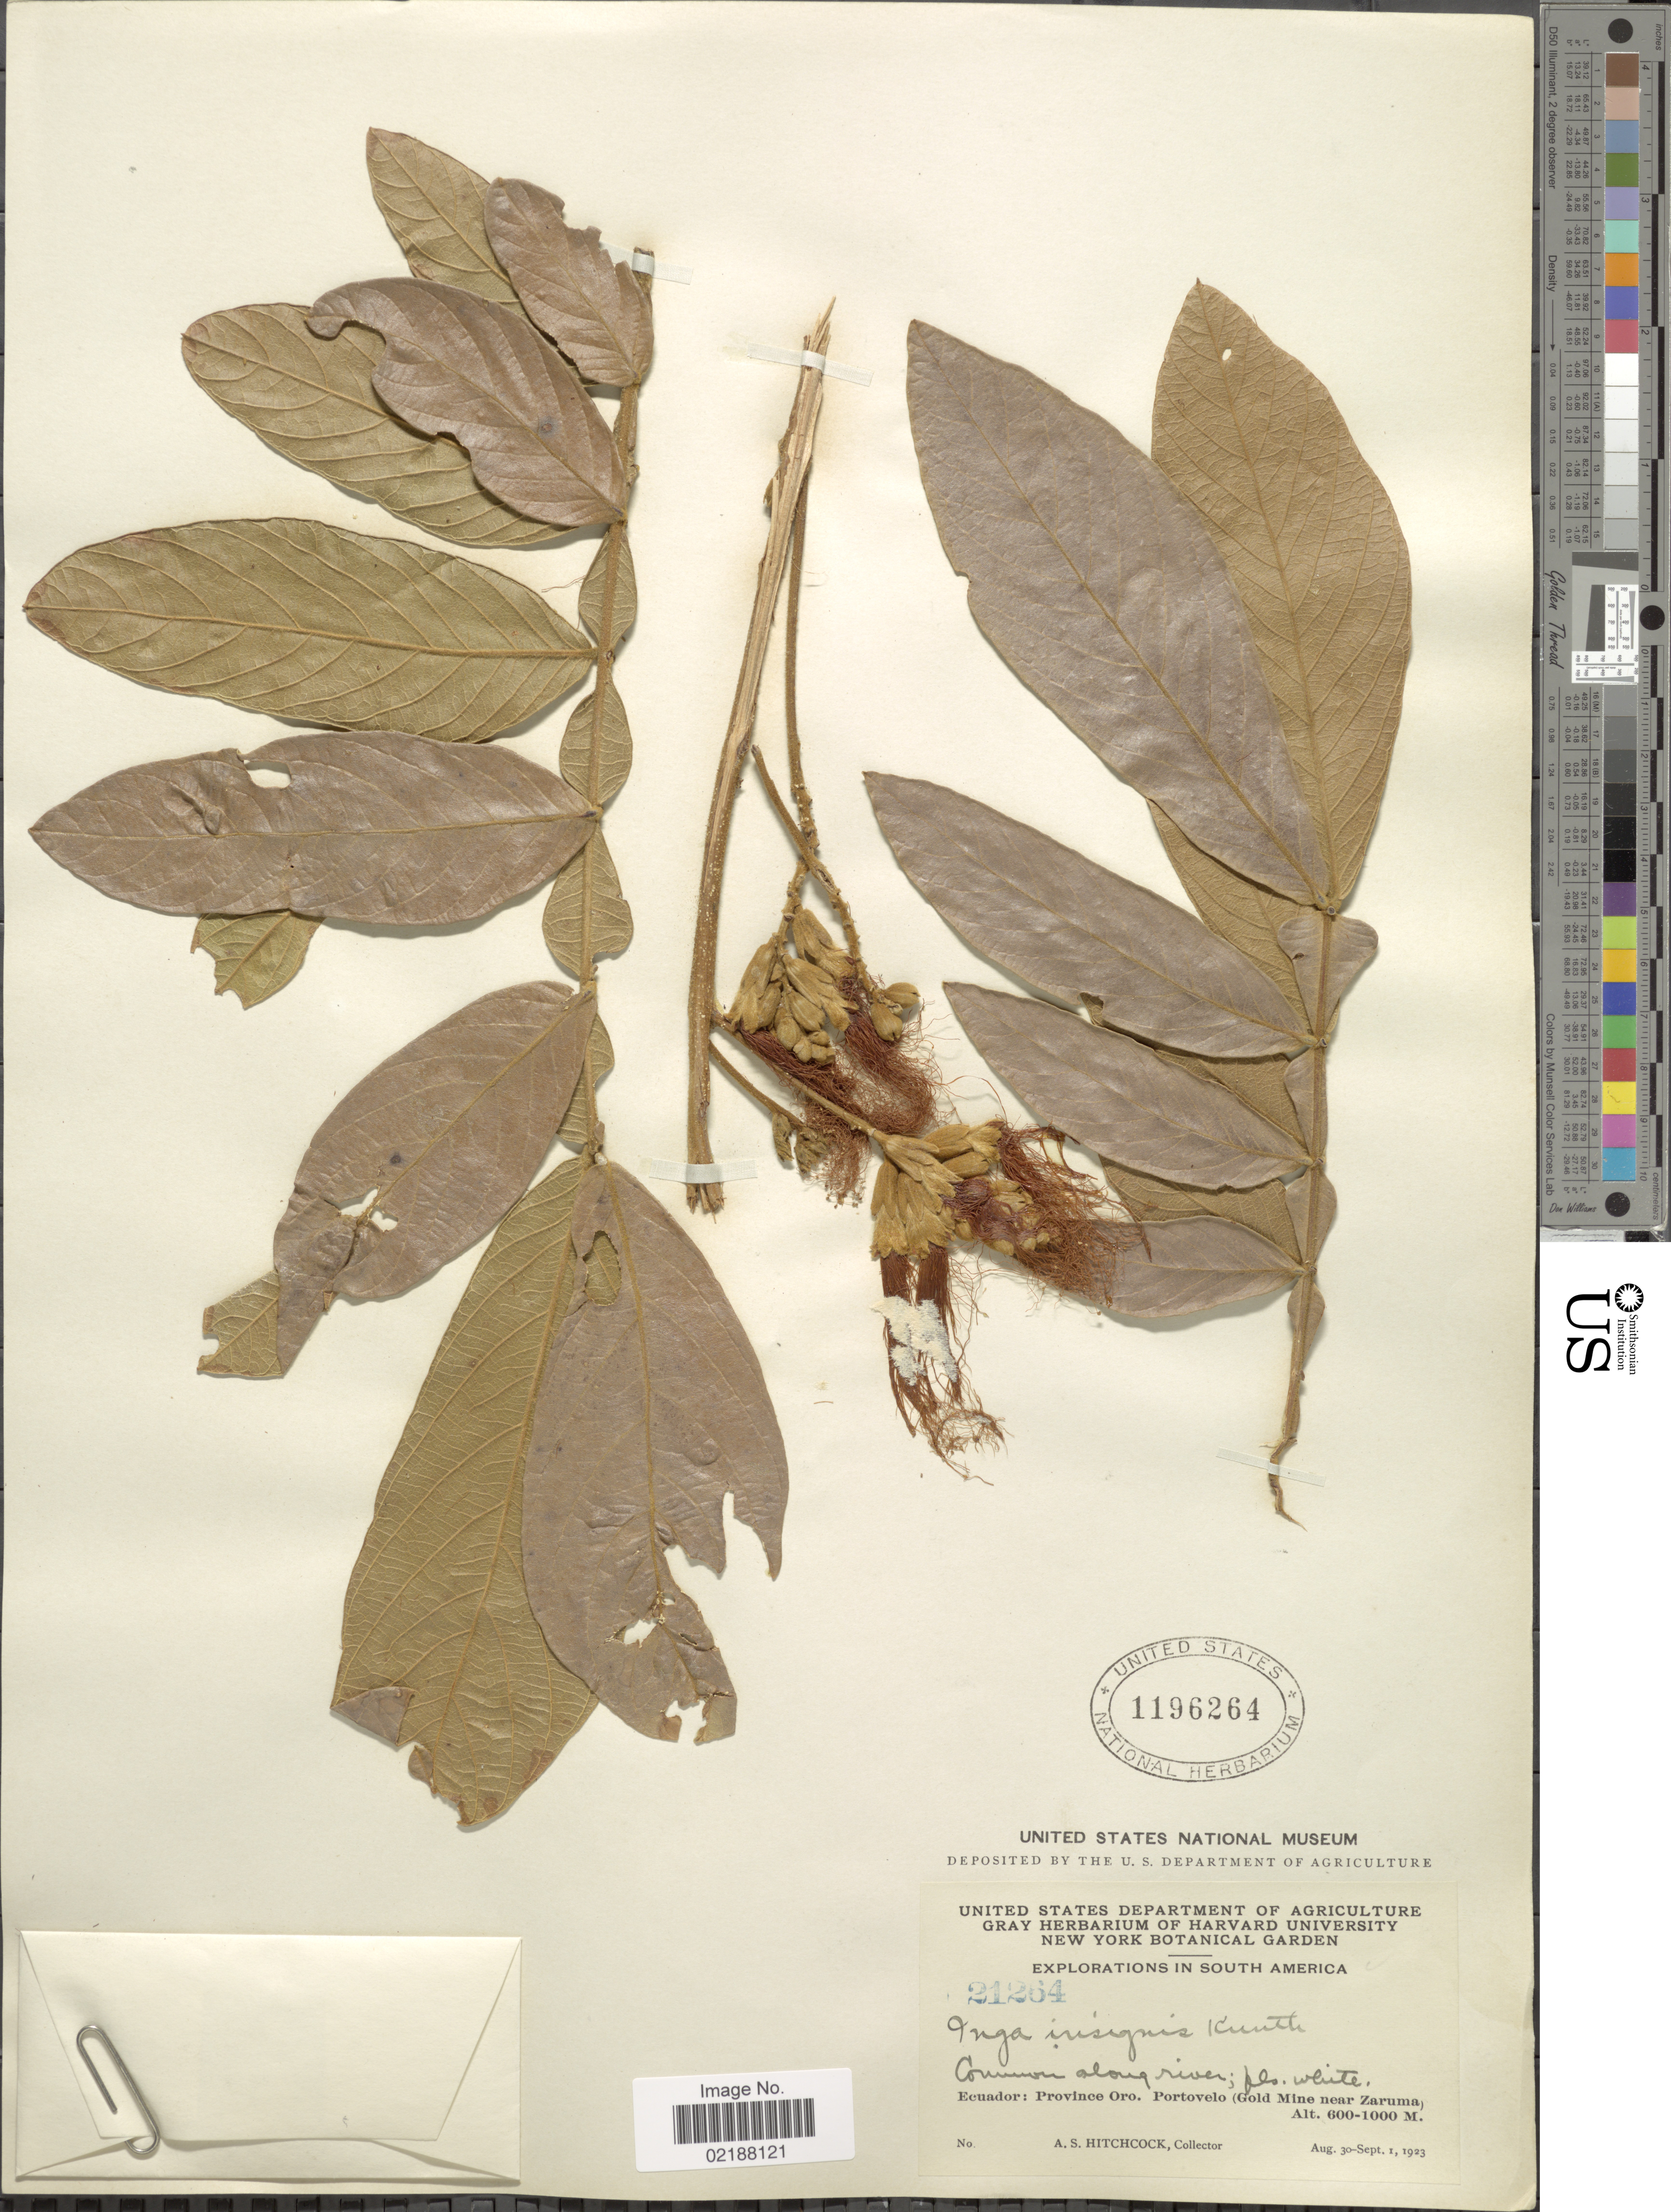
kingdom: Plantae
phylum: Tracheophyta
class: Magnoliopsida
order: Fabales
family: Fabaceae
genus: Inga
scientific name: Inga insignis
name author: Kunth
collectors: A. S. Hitchcock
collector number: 21264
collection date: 1923-08-30/1923-09-01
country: Ecuador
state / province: El Oro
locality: Ecuador: Province Oro. Portovelo (Gold Mine near Zaruma)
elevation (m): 600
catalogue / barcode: US 1196264